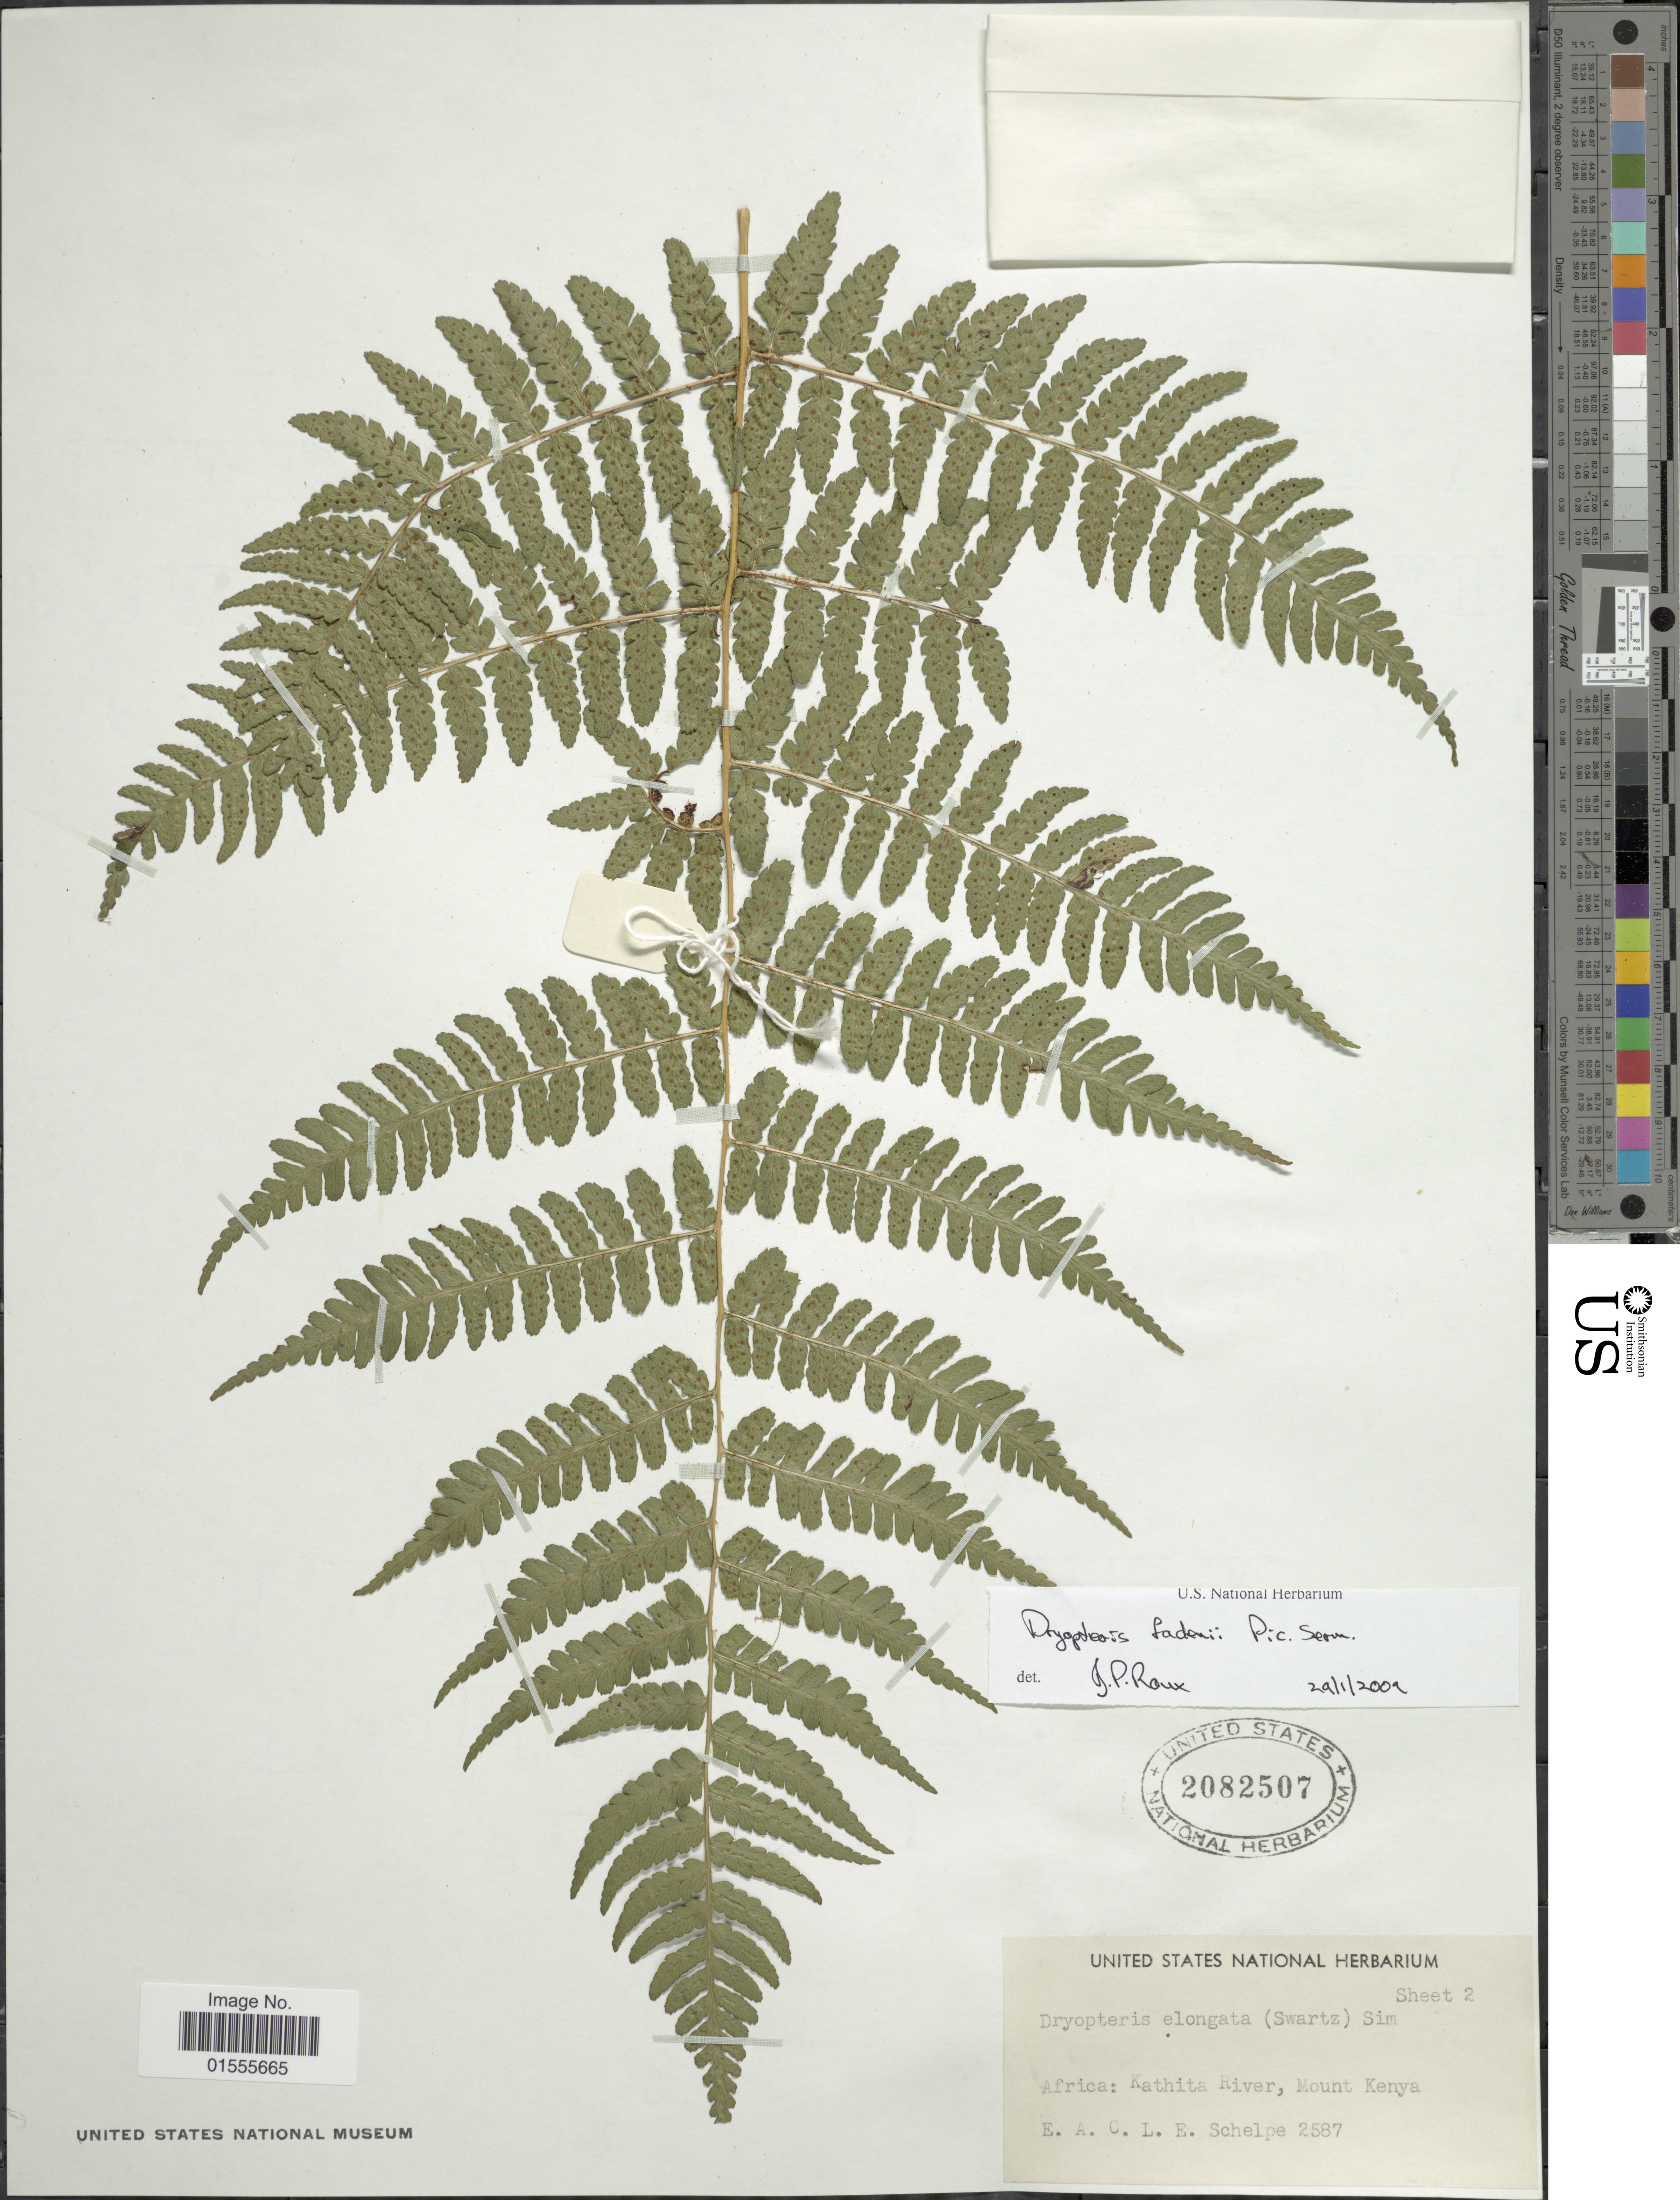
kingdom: Plantae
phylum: Tracheophyta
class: Polypodiopsida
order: Polypodiales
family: Dryopteridaceae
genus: Dryopteris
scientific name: Dryopteris fadenii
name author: Pic. Serm.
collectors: E. A. C. L. E. Schelpe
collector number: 2587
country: Kenya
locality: Africa: Kathita River, Mount Kenya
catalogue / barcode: US 2082507